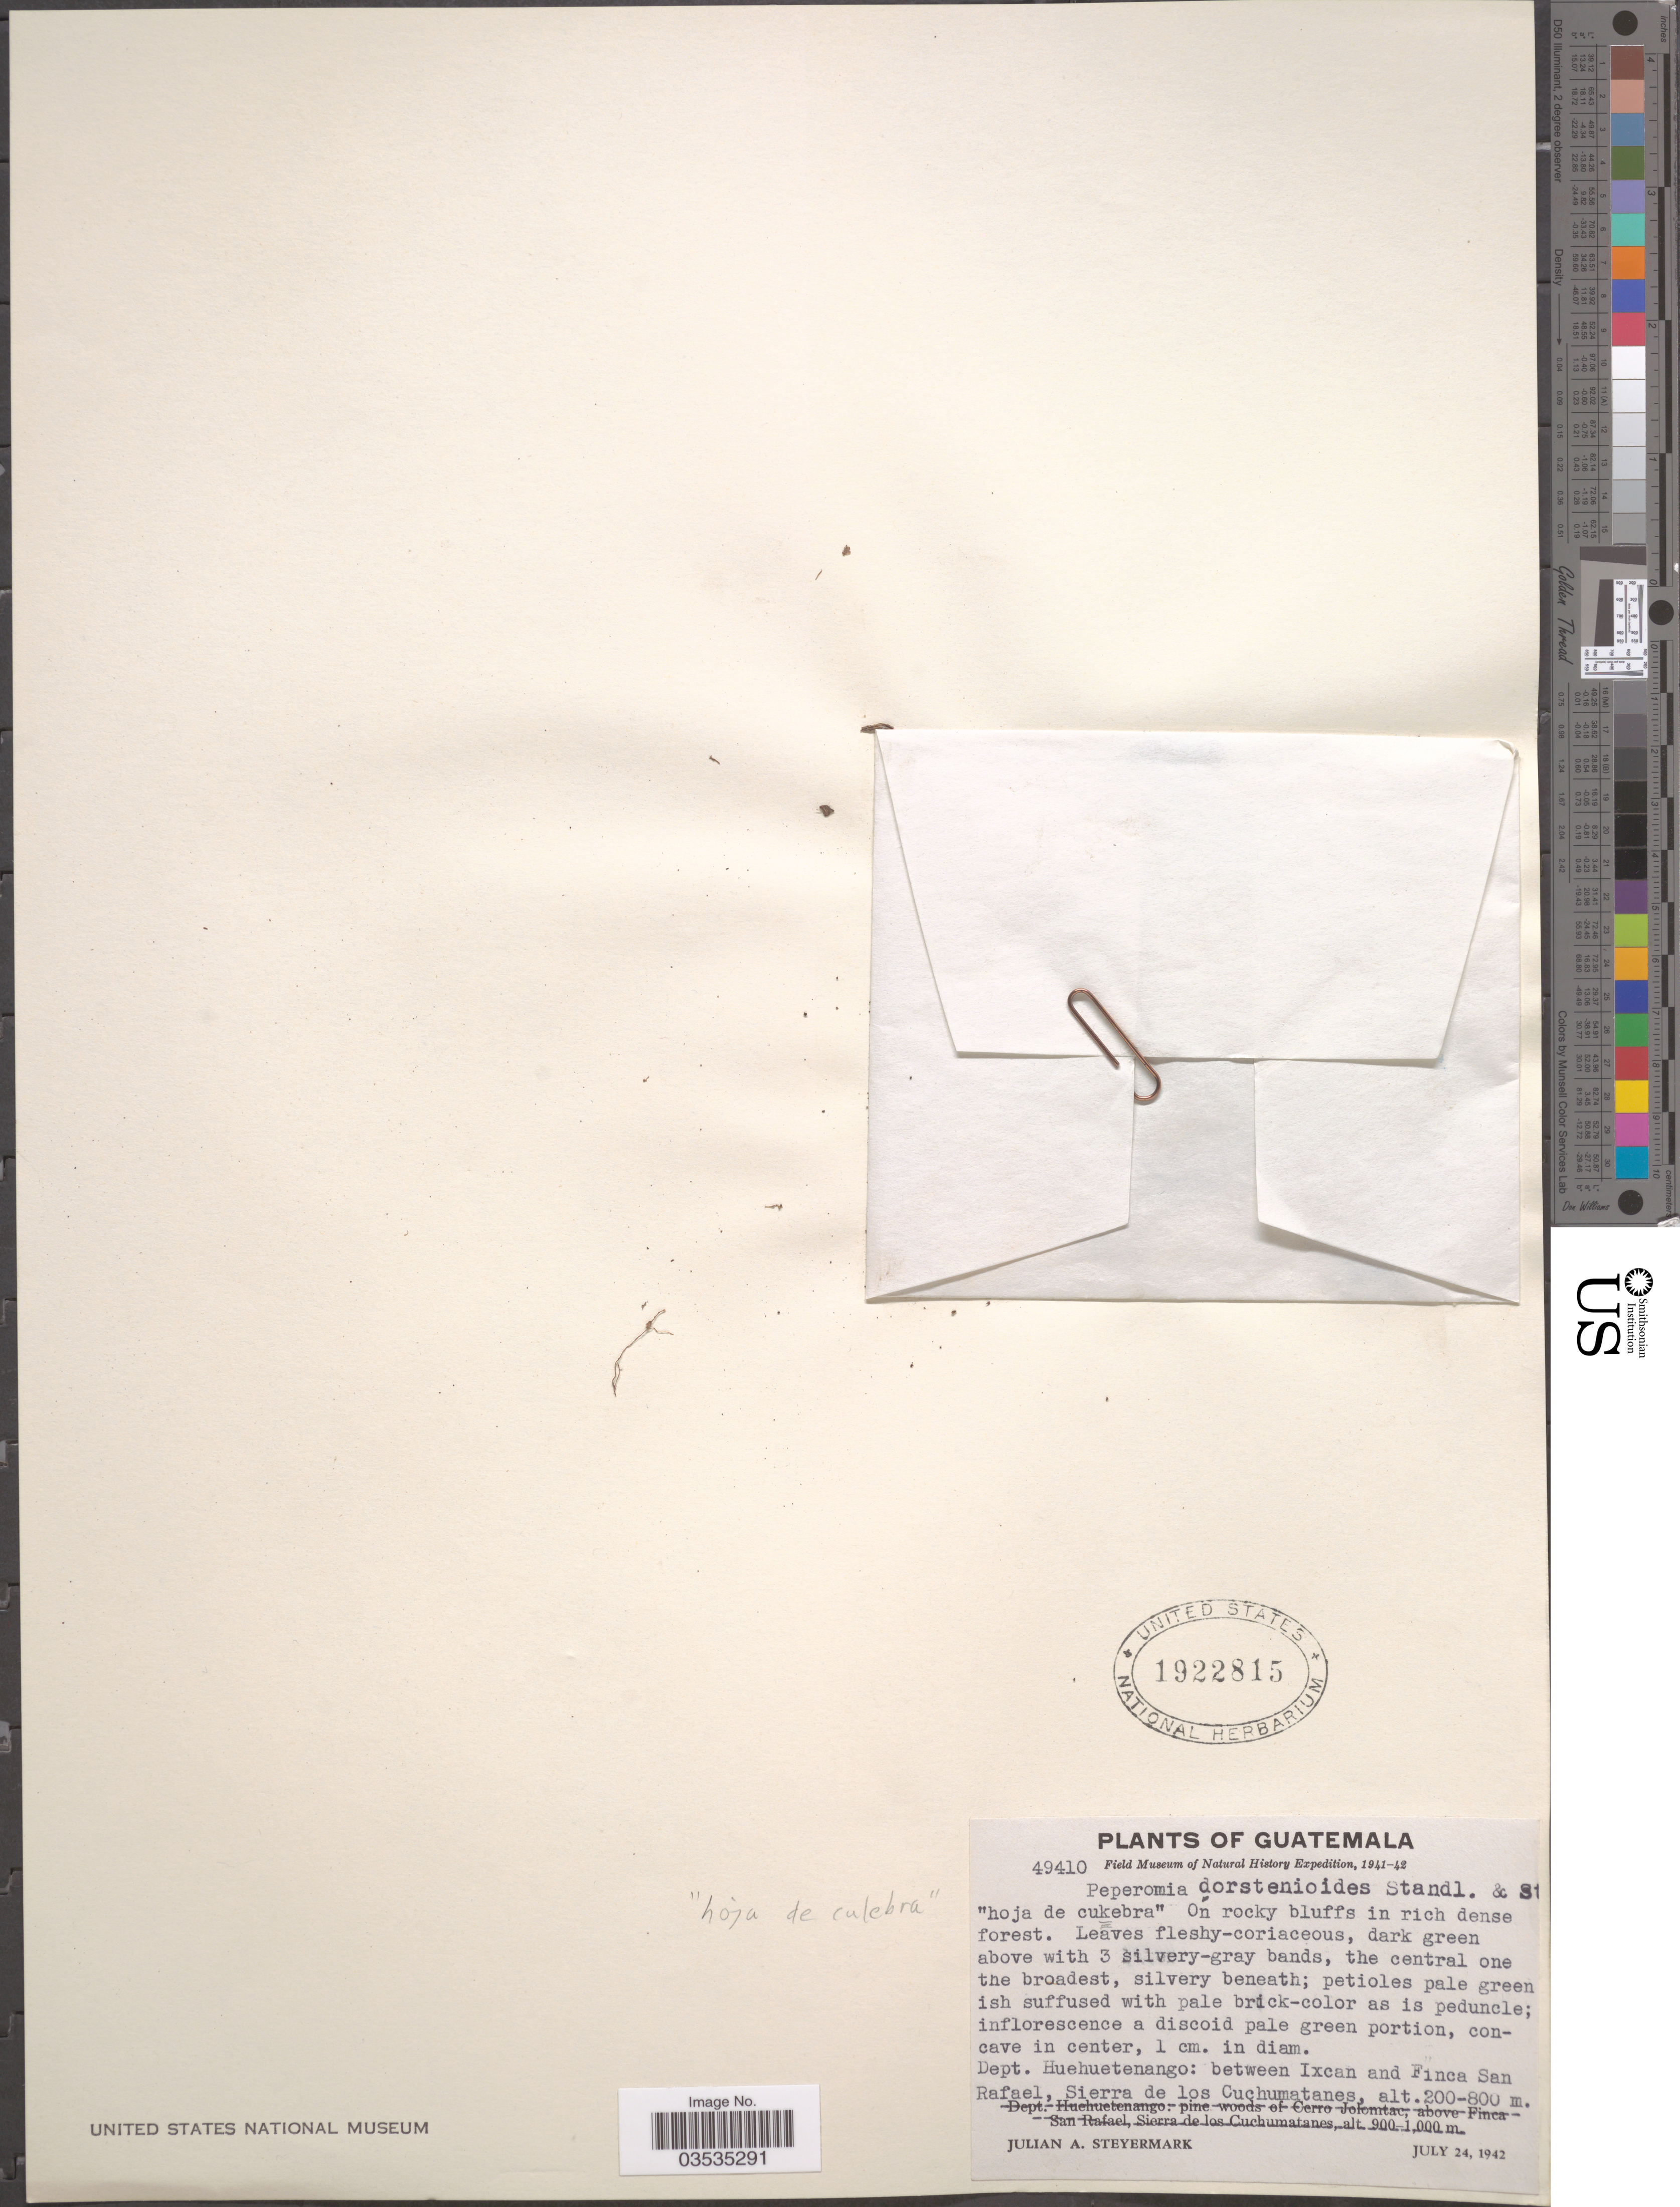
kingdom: Plantae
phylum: Tracheophyta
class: Magnoliopsida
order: Piperales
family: Piperaceae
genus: Peperomia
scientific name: Peperomia dorstenioides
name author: Standl. & Steyerm.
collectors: J. Steyermark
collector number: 49410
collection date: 1942-07-24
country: Guatemala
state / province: Huehuetenango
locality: Dept. Huehuetenango: between Ixcan and Finca San Rafael, Sierra de los Cuchumatanes.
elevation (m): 200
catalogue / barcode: US 1922815